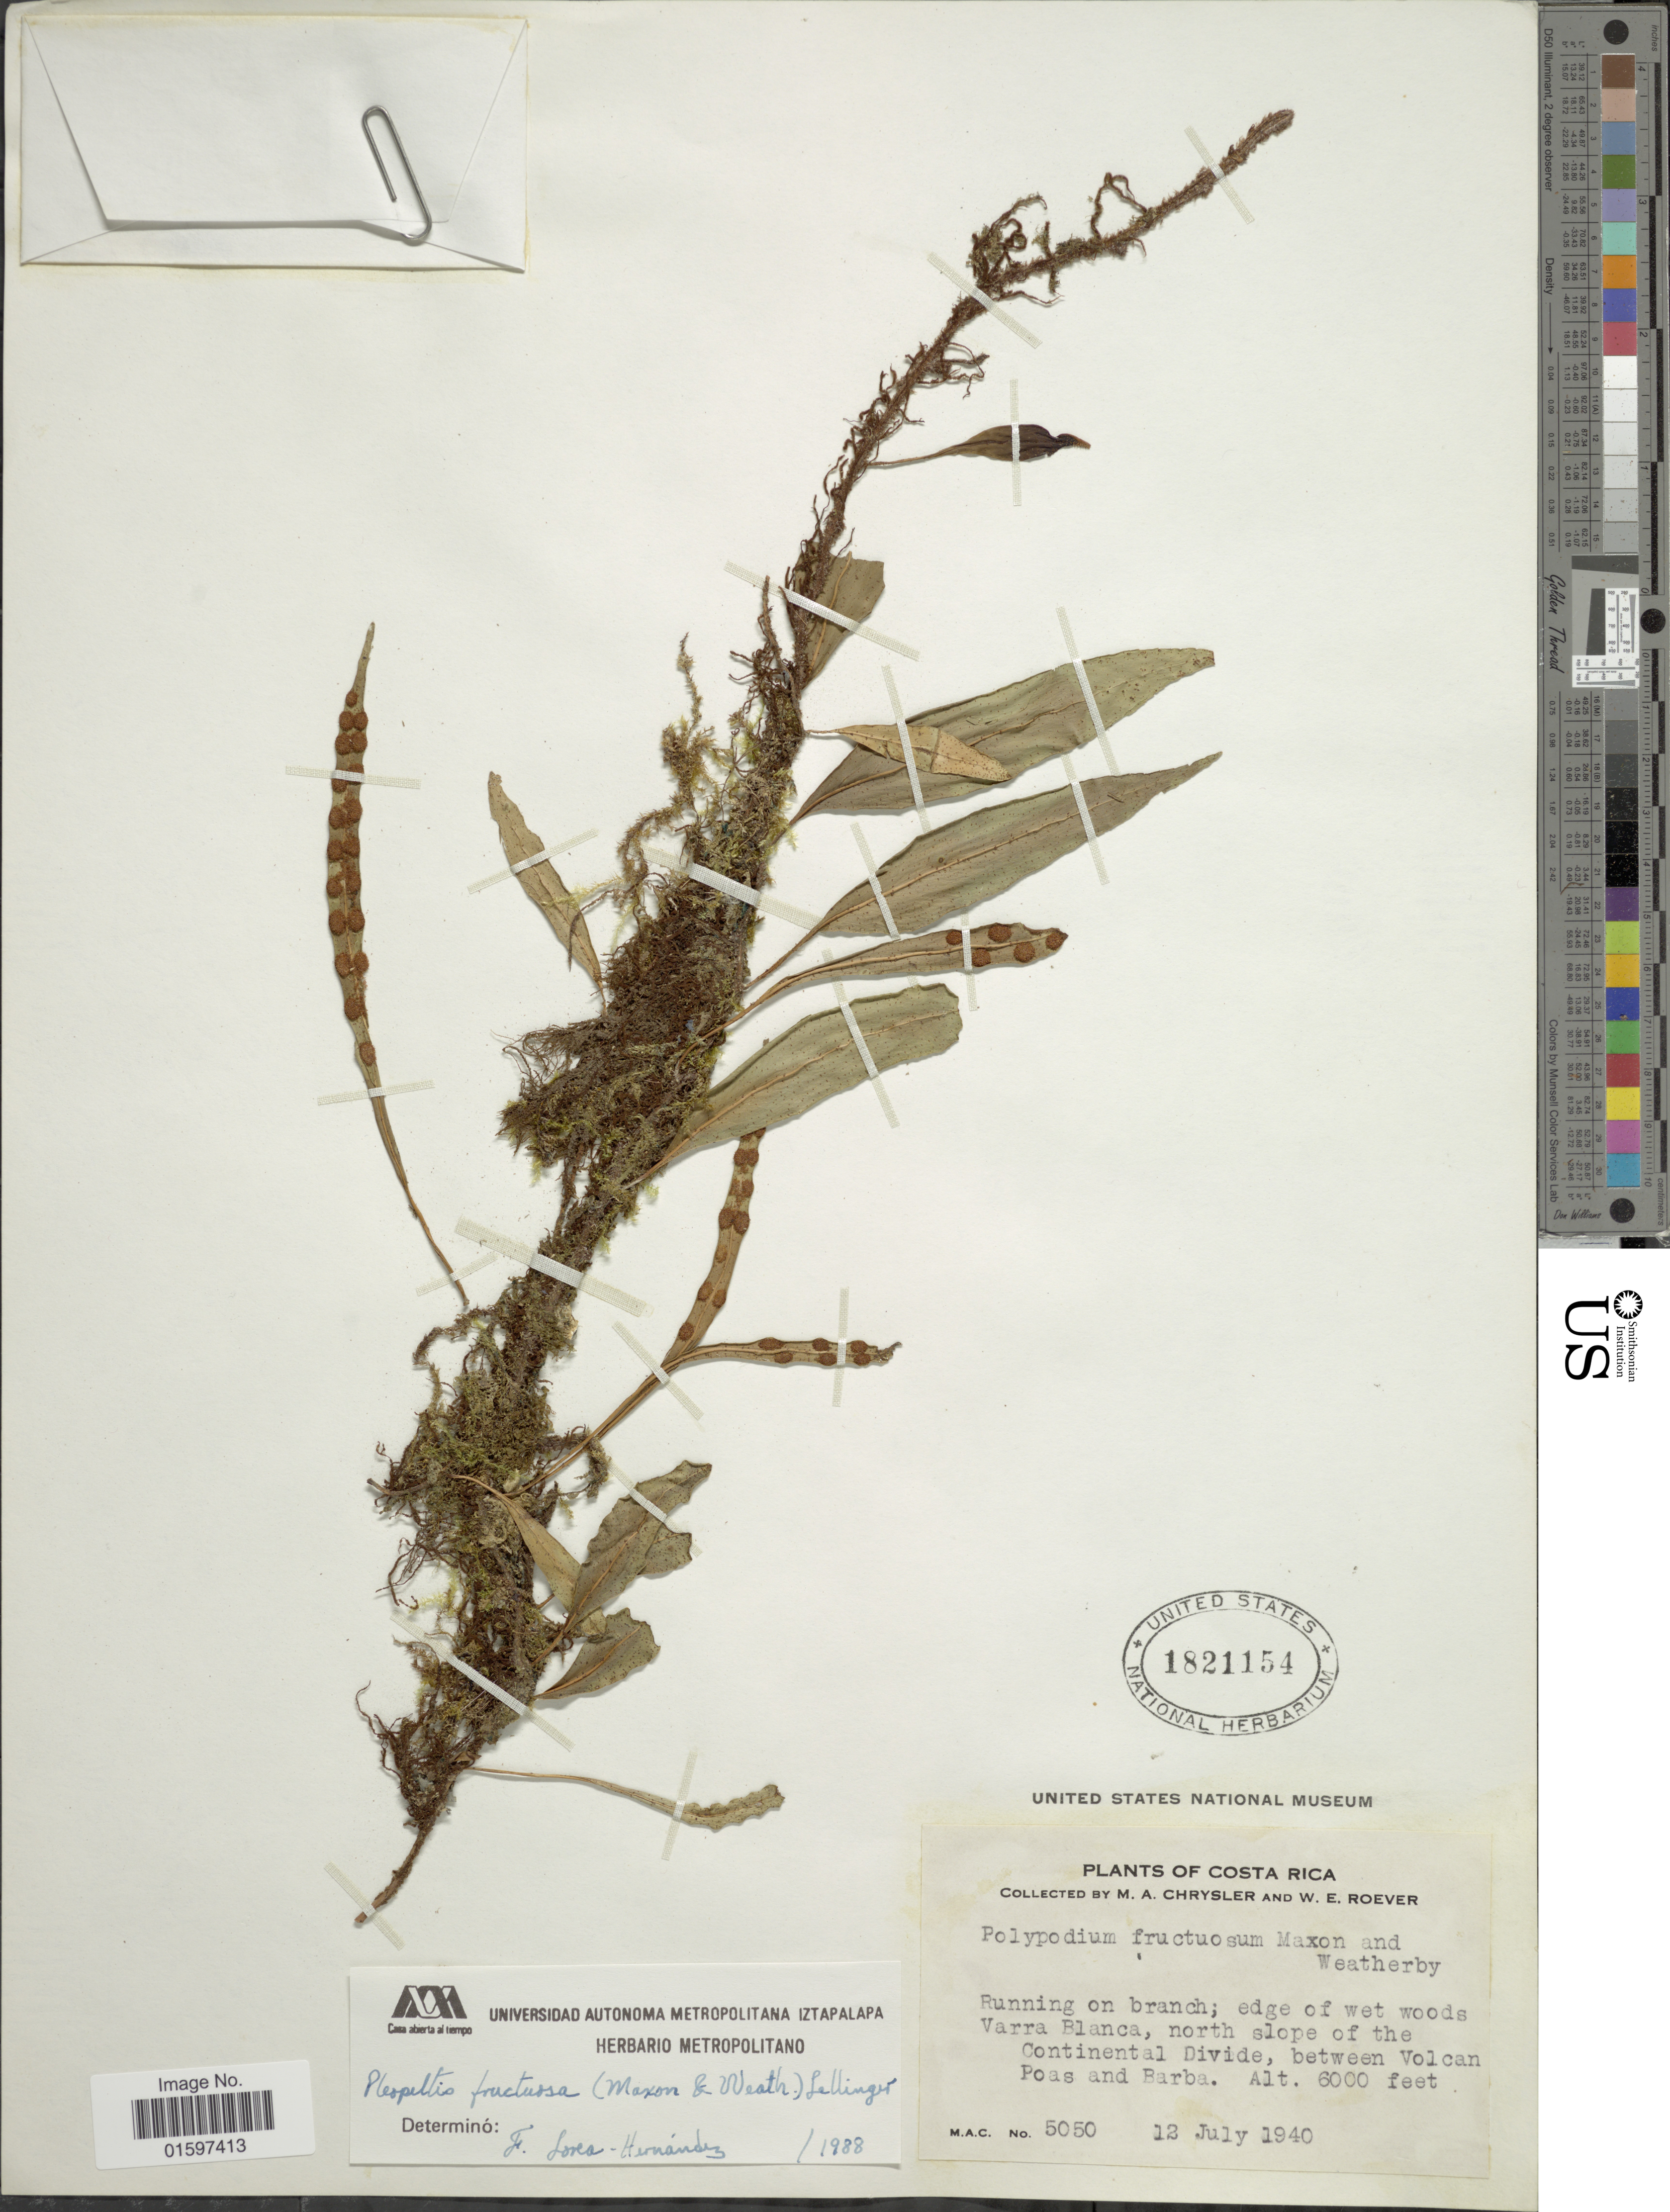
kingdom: Plantae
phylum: Tracheophyta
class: Polypodiopsida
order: Polypodiales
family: Polypodiaceae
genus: Pleopeltis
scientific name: Pleopeltis fructuosa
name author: (Maxon & Weath.) Lellinger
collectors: M. A. Chrysler & W. Roever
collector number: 5050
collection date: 1940-07-12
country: Costa Rica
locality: Running on branch; edge of wet woods Varra Blanca, north slope of the Continental Divide, between Volcan Poas and Barba.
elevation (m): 183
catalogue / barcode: US 1821154